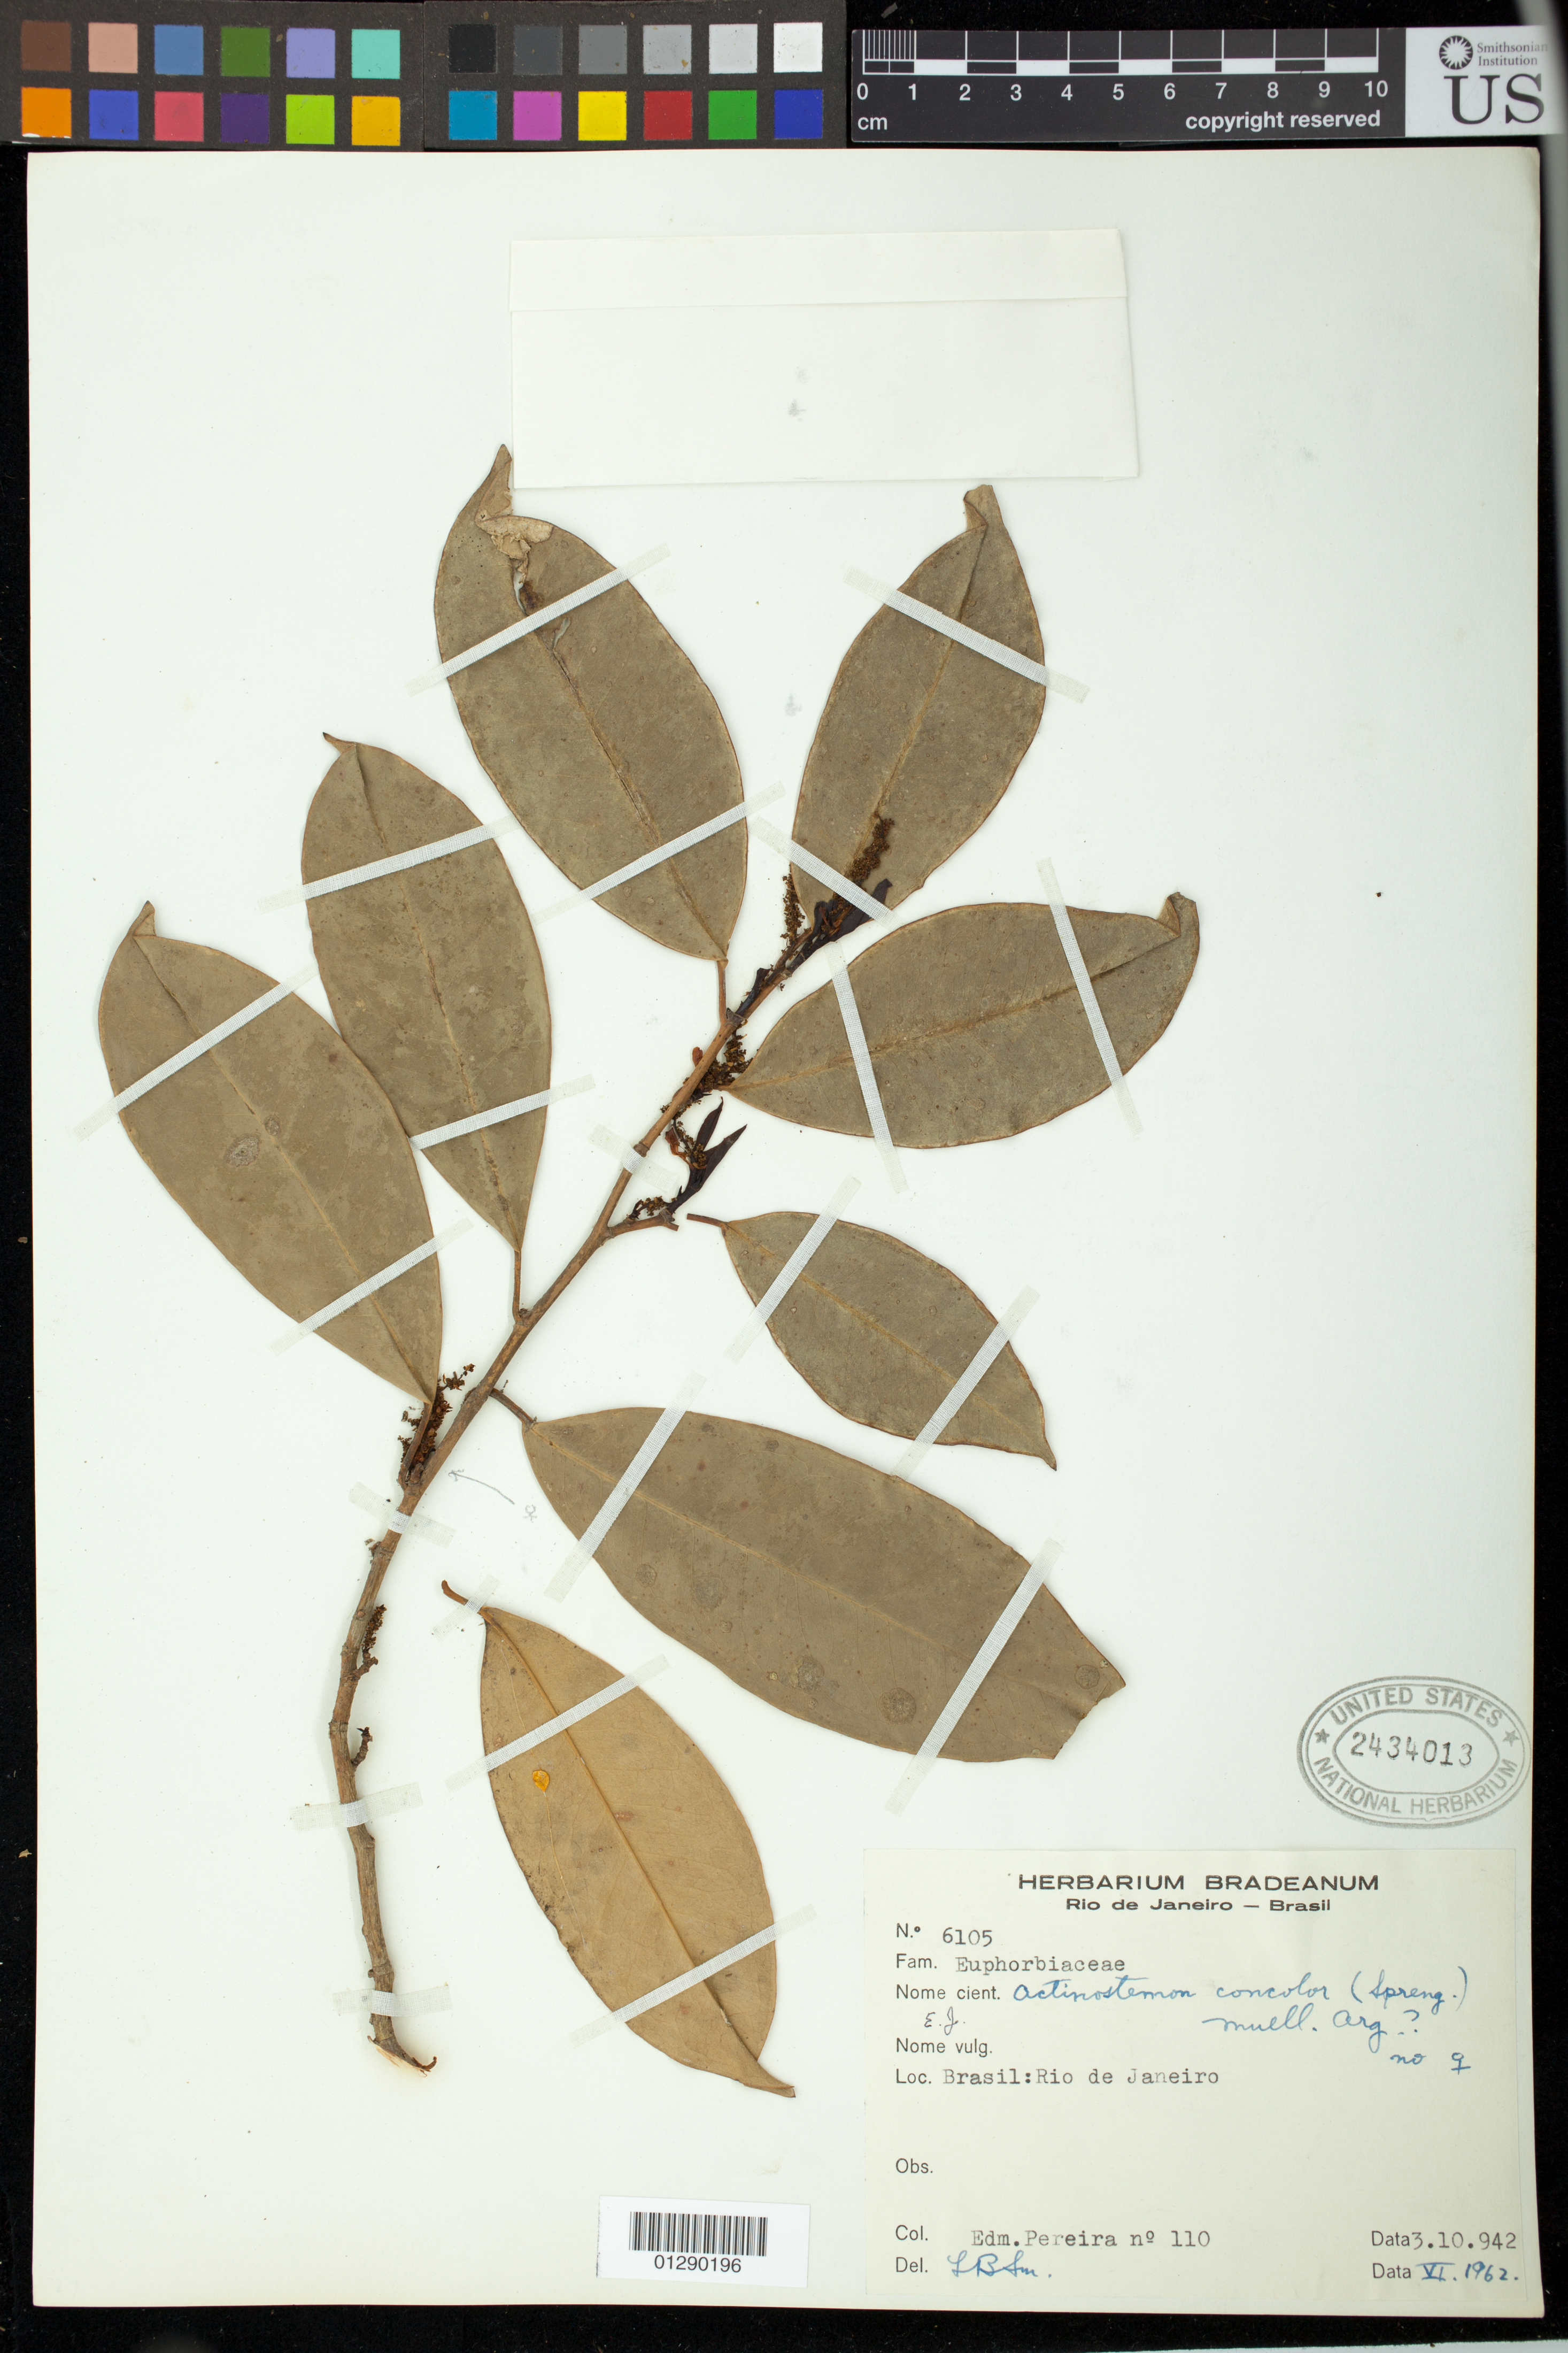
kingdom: Plantae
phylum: Tracheophyta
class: Magnoliopsida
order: Malpighiales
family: Euphorbiaceae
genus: Actinostemon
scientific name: Actinostemon concolor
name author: (Spreng.) Müll. Arg.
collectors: E. Pereira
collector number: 110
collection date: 1942-10-03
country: Brazil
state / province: Rio de Janeiro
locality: Rio de Janeiro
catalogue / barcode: US 2434013